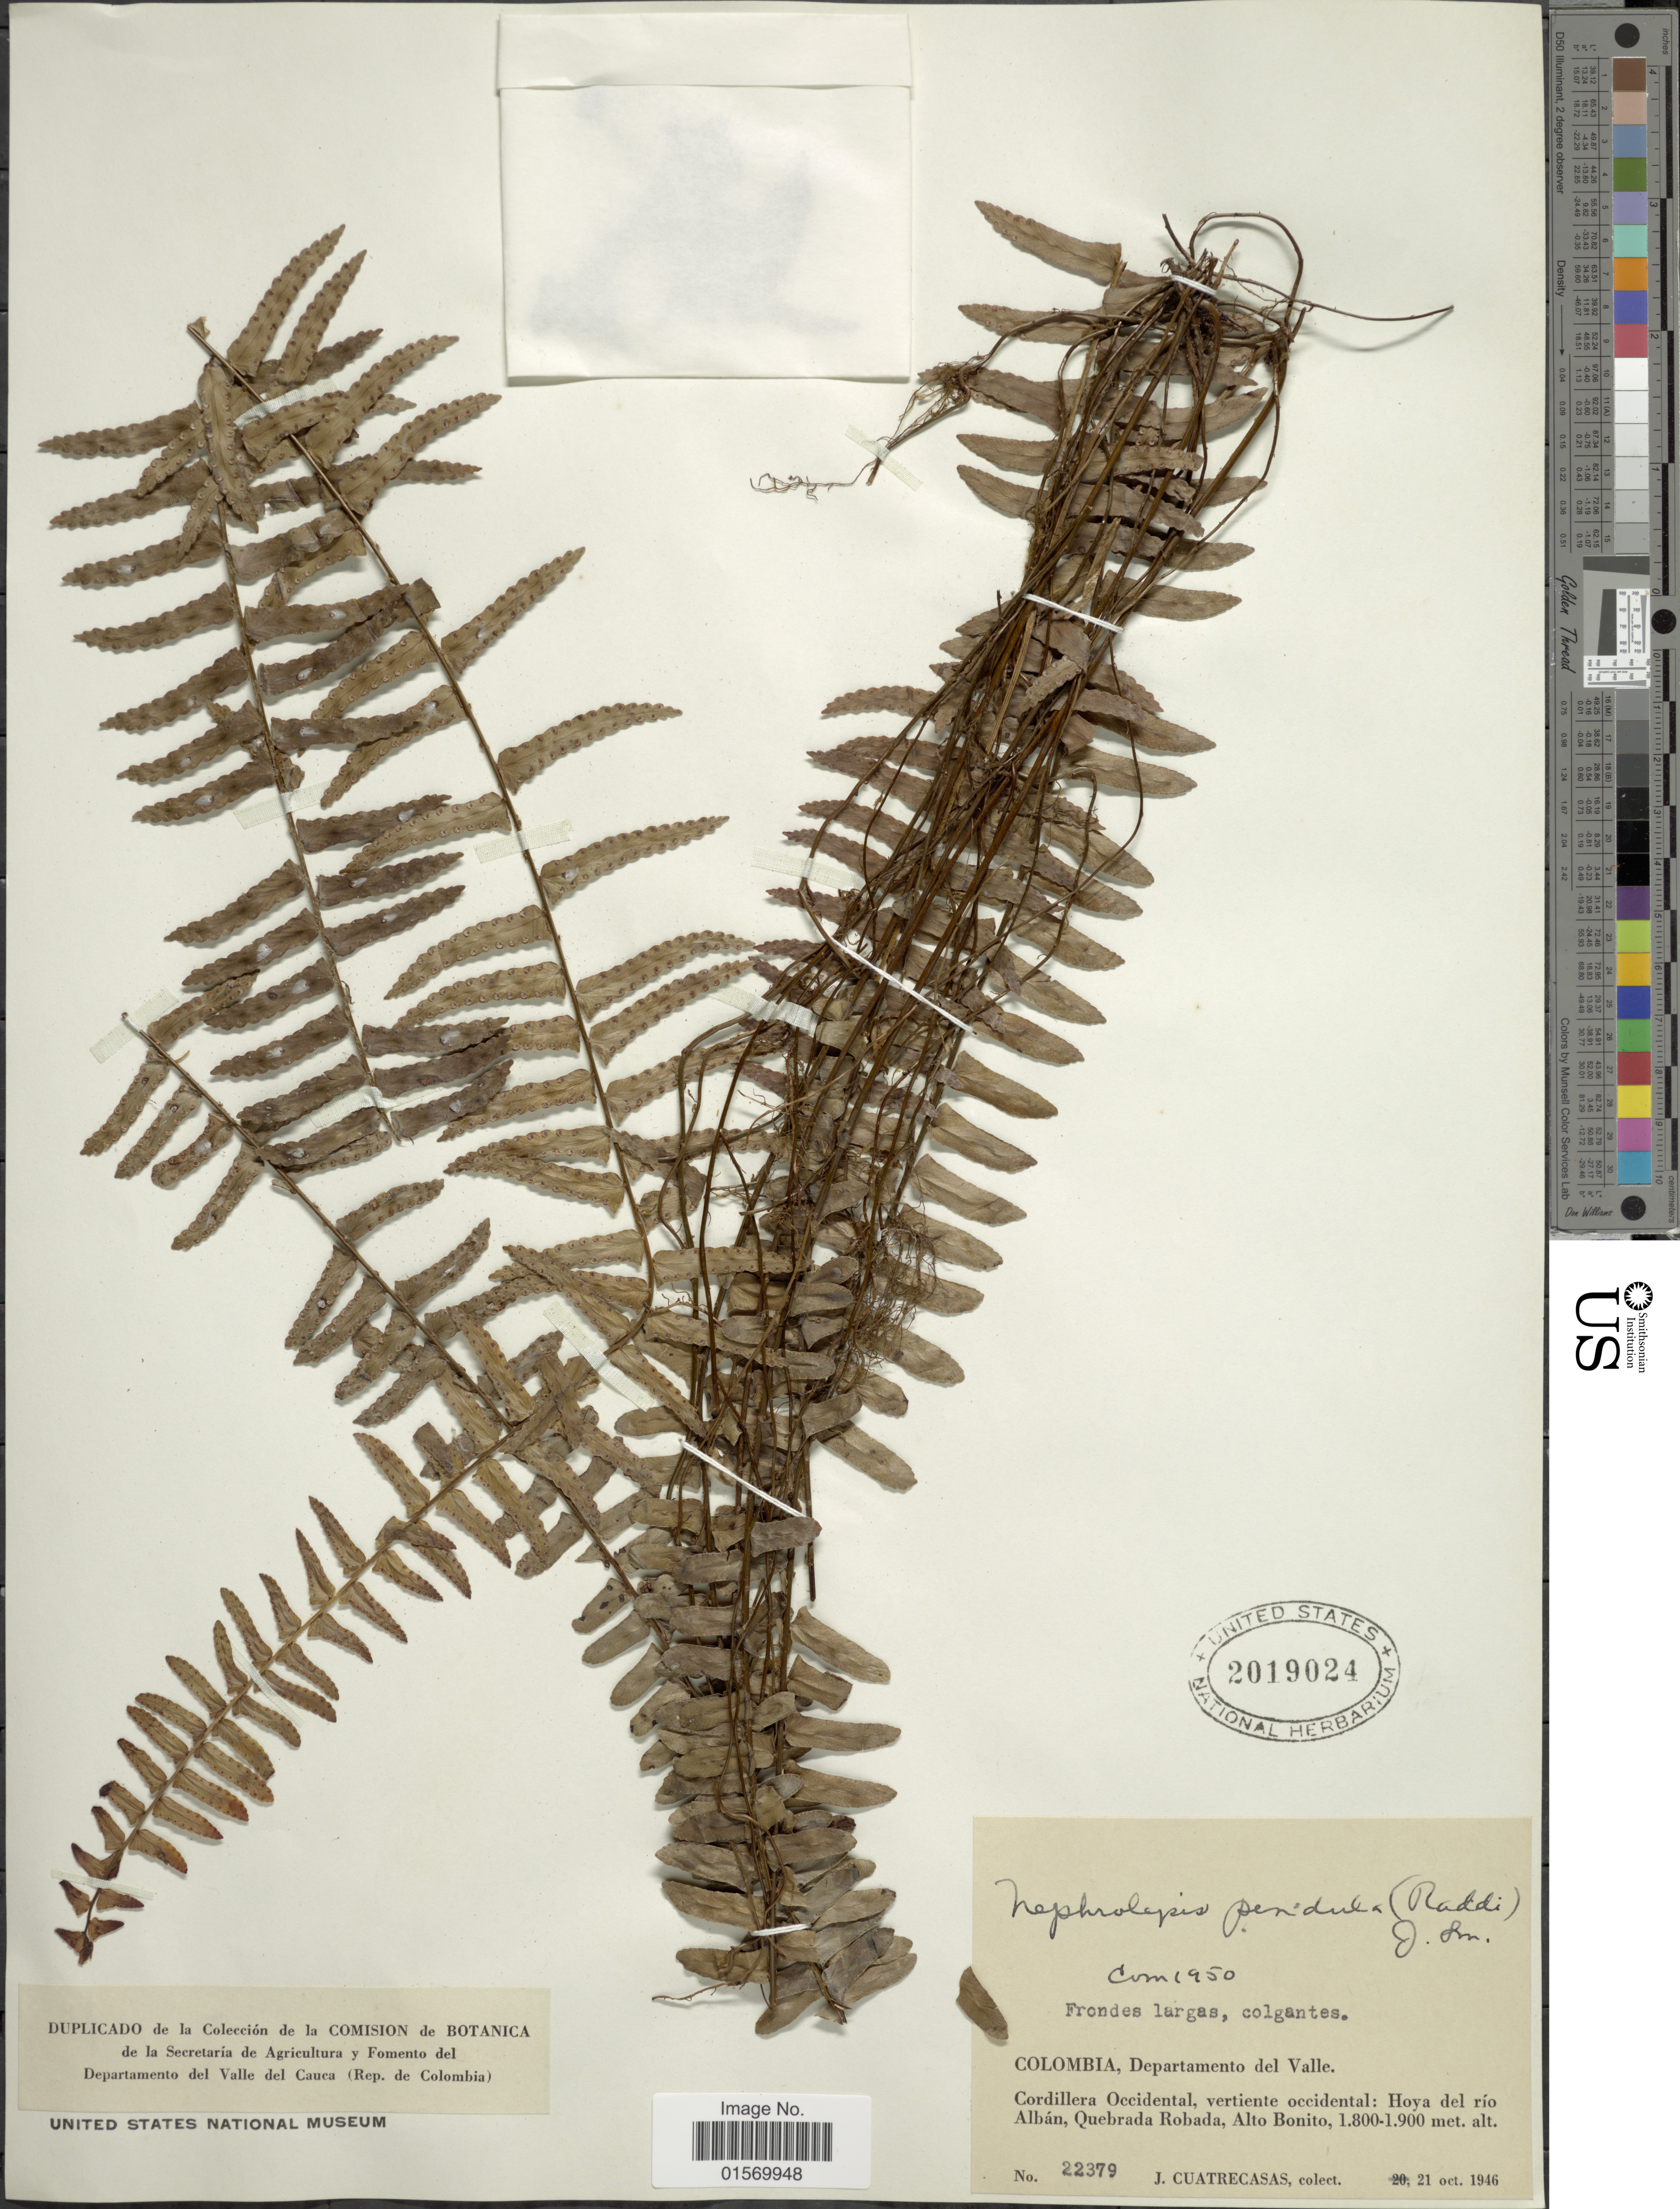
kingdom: Plantae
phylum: Tracheophyta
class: Polypodiopsida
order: Polypodiales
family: Nephrolepidaceae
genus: Nephrolepis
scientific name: Nephrolepis pendula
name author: (Raddi) J. Sm.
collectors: J. Cuatrecasas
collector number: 22379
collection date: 1946-10-21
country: Colombia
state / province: Valle del Cauca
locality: Cordillera Occidental, vertiente occidental: Hoya del río Albán, Quebrada Robada, Alto Bonito.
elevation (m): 1800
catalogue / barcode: US 2019024